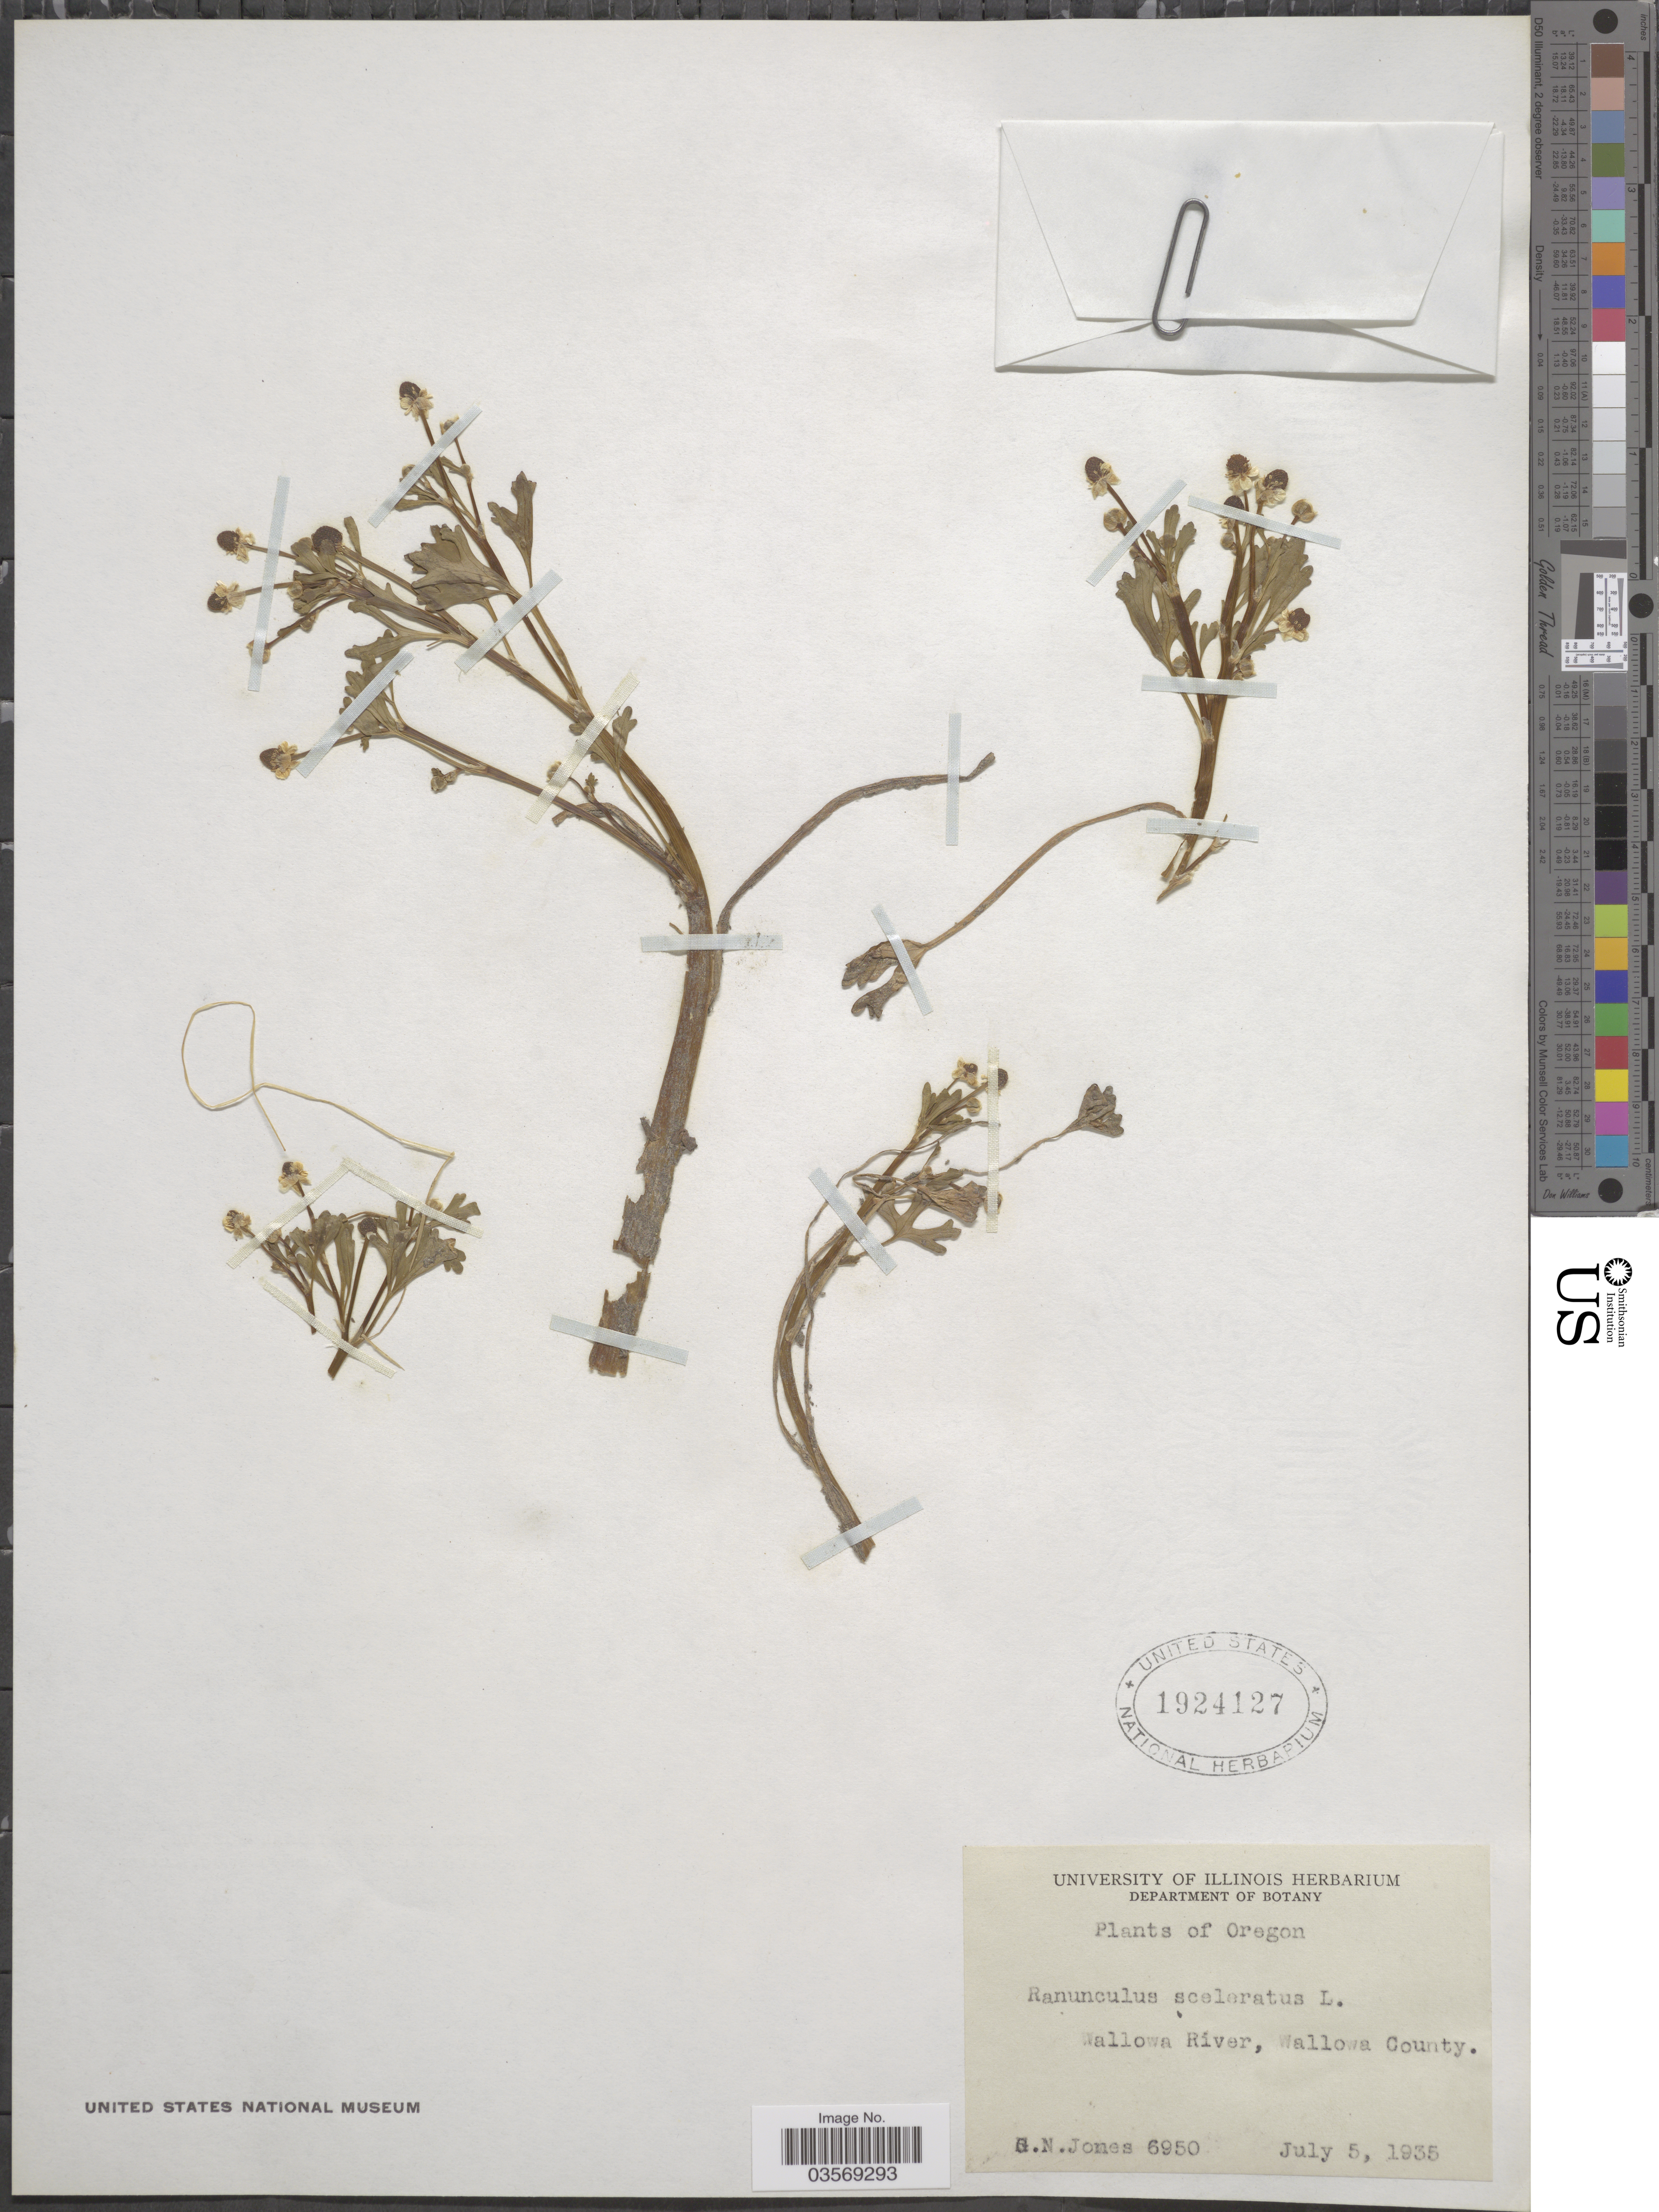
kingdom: Plantae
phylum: Tracheophyta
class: Magnoliopsida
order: Ranunculales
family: Ranunculaceae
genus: Ranunculus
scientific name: Ranunculus sceleratus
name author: L.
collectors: G. N. Jones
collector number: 6950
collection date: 1935-07-05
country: United States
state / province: Oregon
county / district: Wallowa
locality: Wallowa River, Wallowa County.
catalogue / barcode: US 1924127